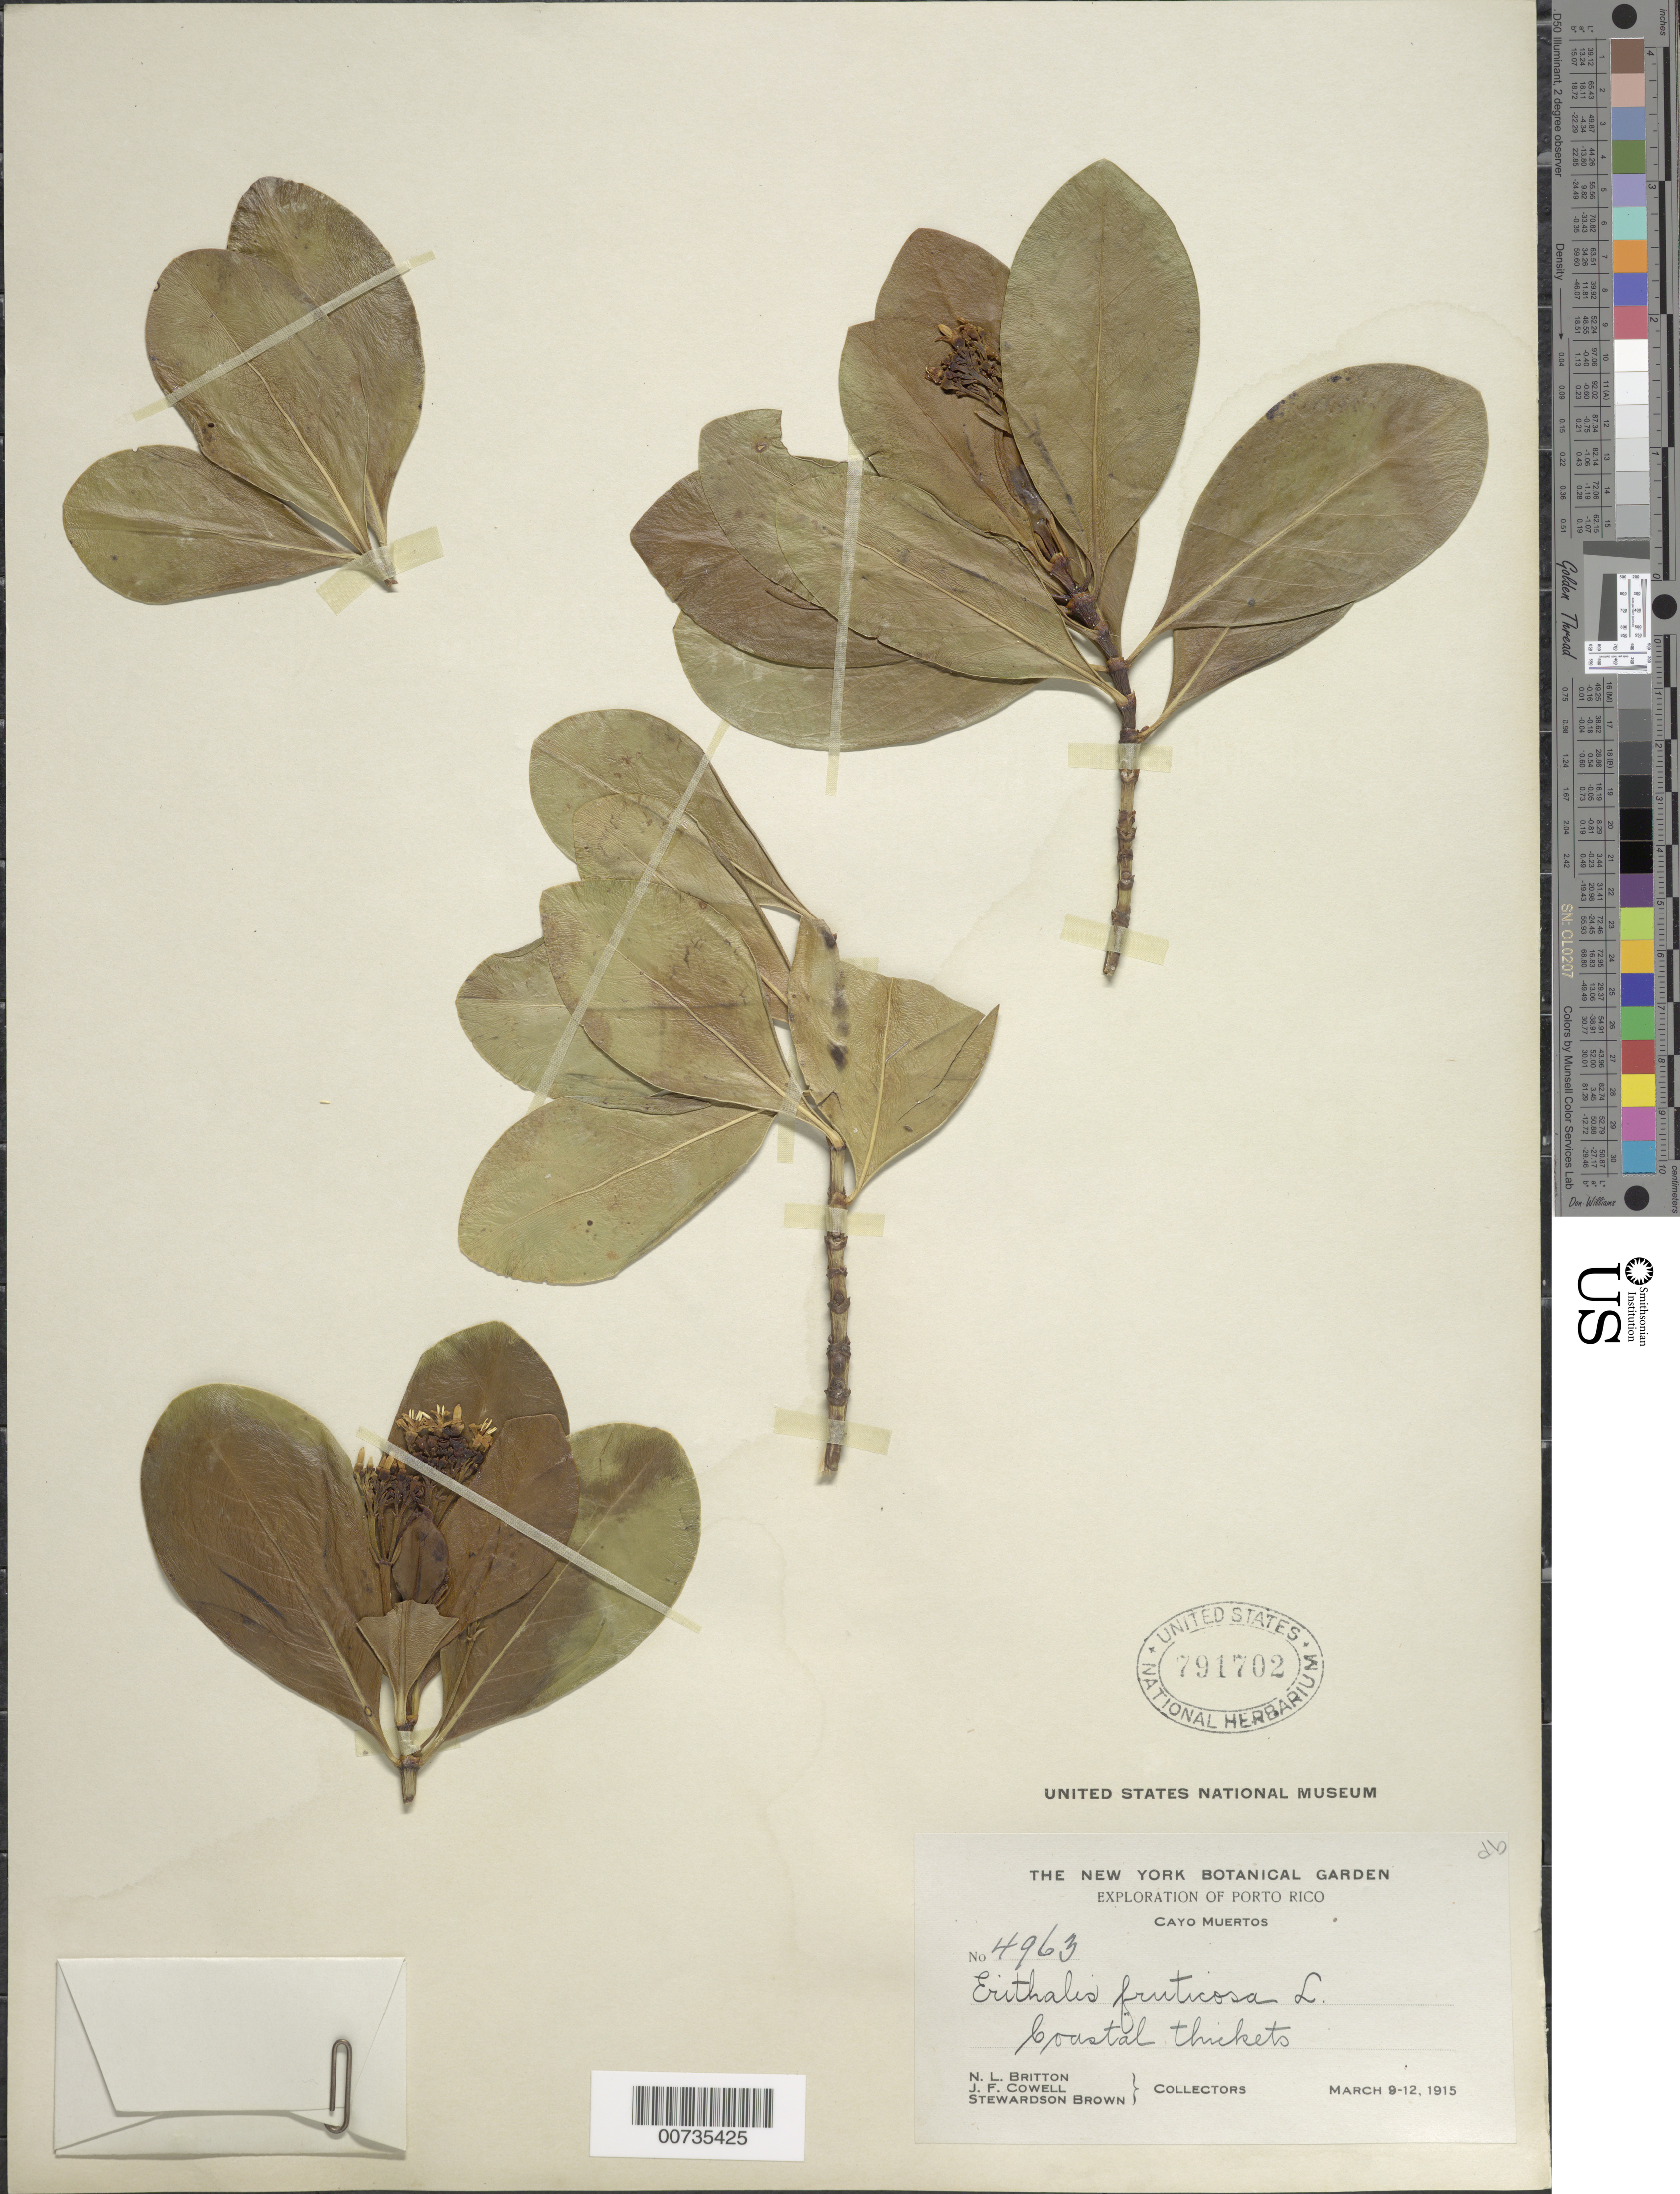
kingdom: Plantae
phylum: Tracheophyta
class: Magnoliopsida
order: Gentianales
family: Rubiaceae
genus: Erithalis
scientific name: Erithalis fruticosa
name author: L.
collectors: N. Britton, J. F. Cowell & S. Brown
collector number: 4963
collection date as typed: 09 Mar 1915 to 12 Mar 1915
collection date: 1915-03-09/1915-03-12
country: Puerto Rico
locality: Cayo Muertos.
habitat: Coastal thickets.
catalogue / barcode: US 791702